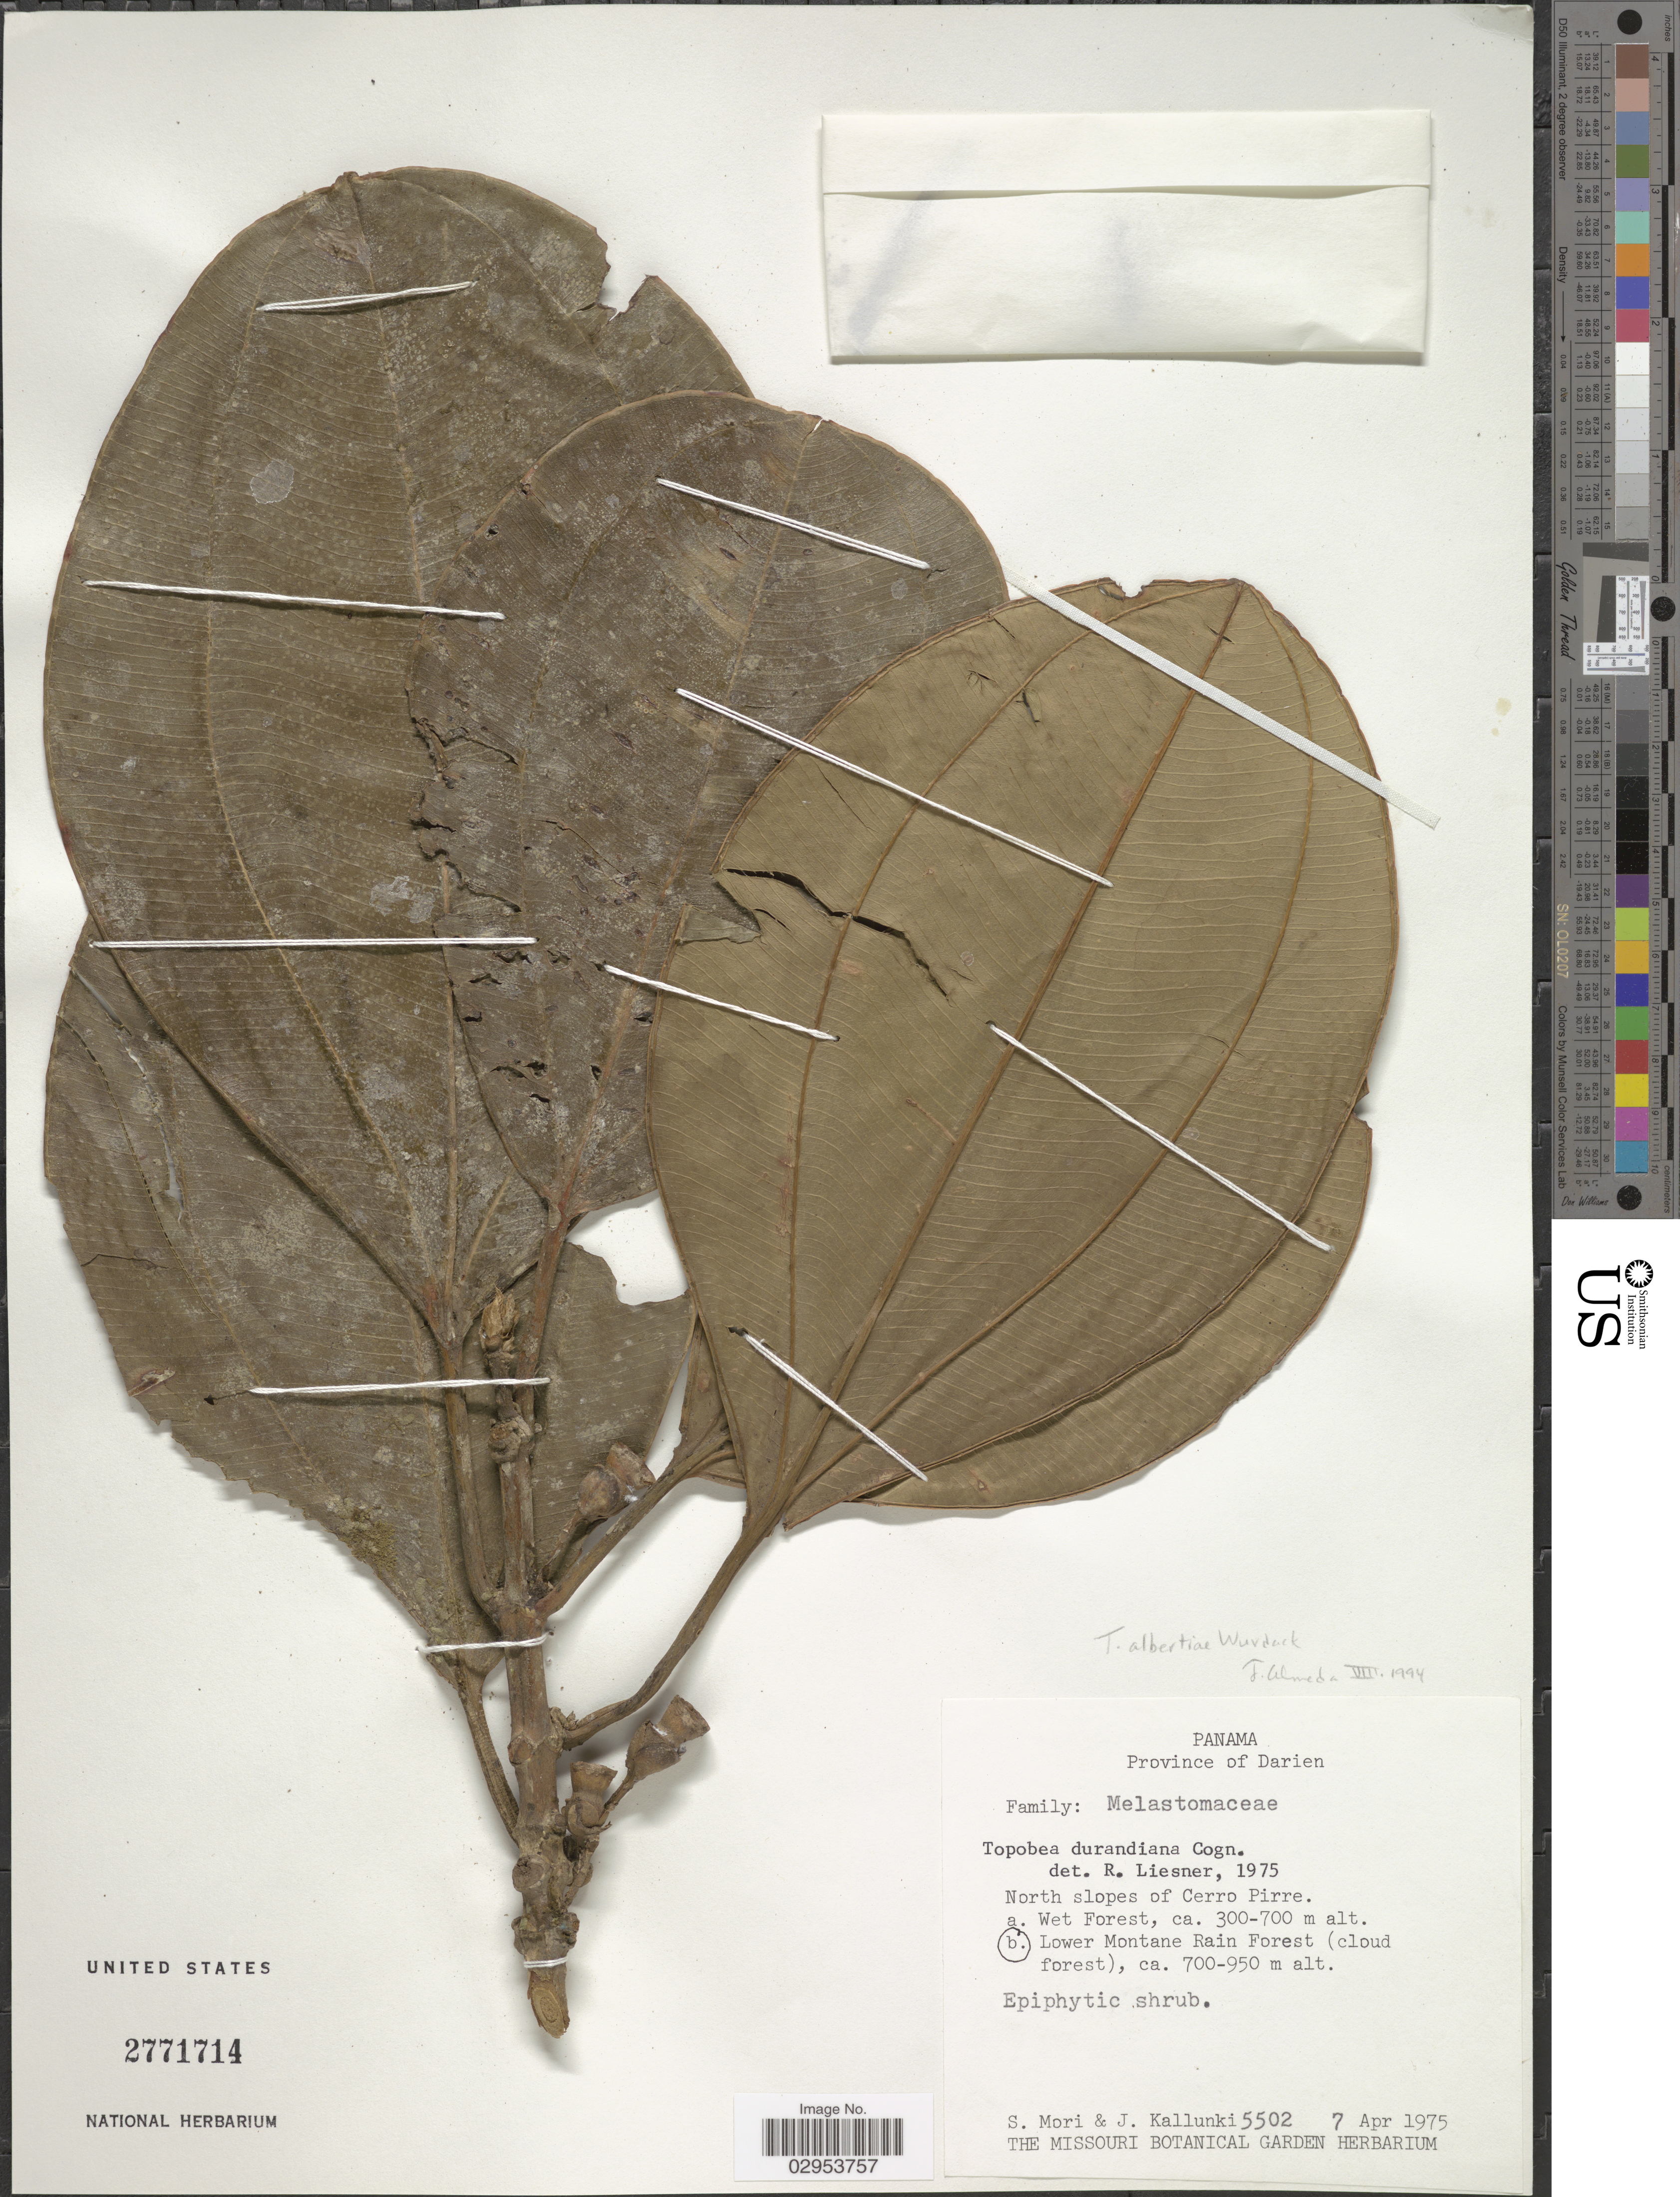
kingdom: Plantae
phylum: Tracheophyta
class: Magnoliopsida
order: Myrtales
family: Melastomataceae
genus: Topobea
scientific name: Topobea albertiae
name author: Wurdack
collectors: S. Mori & J. Kallunki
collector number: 5502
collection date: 1975-04-07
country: Panama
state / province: Darién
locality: North slopes of Cerro Pirre. Lower Montane Rain Forest (cloud forest).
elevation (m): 700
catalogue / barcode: US 2771714